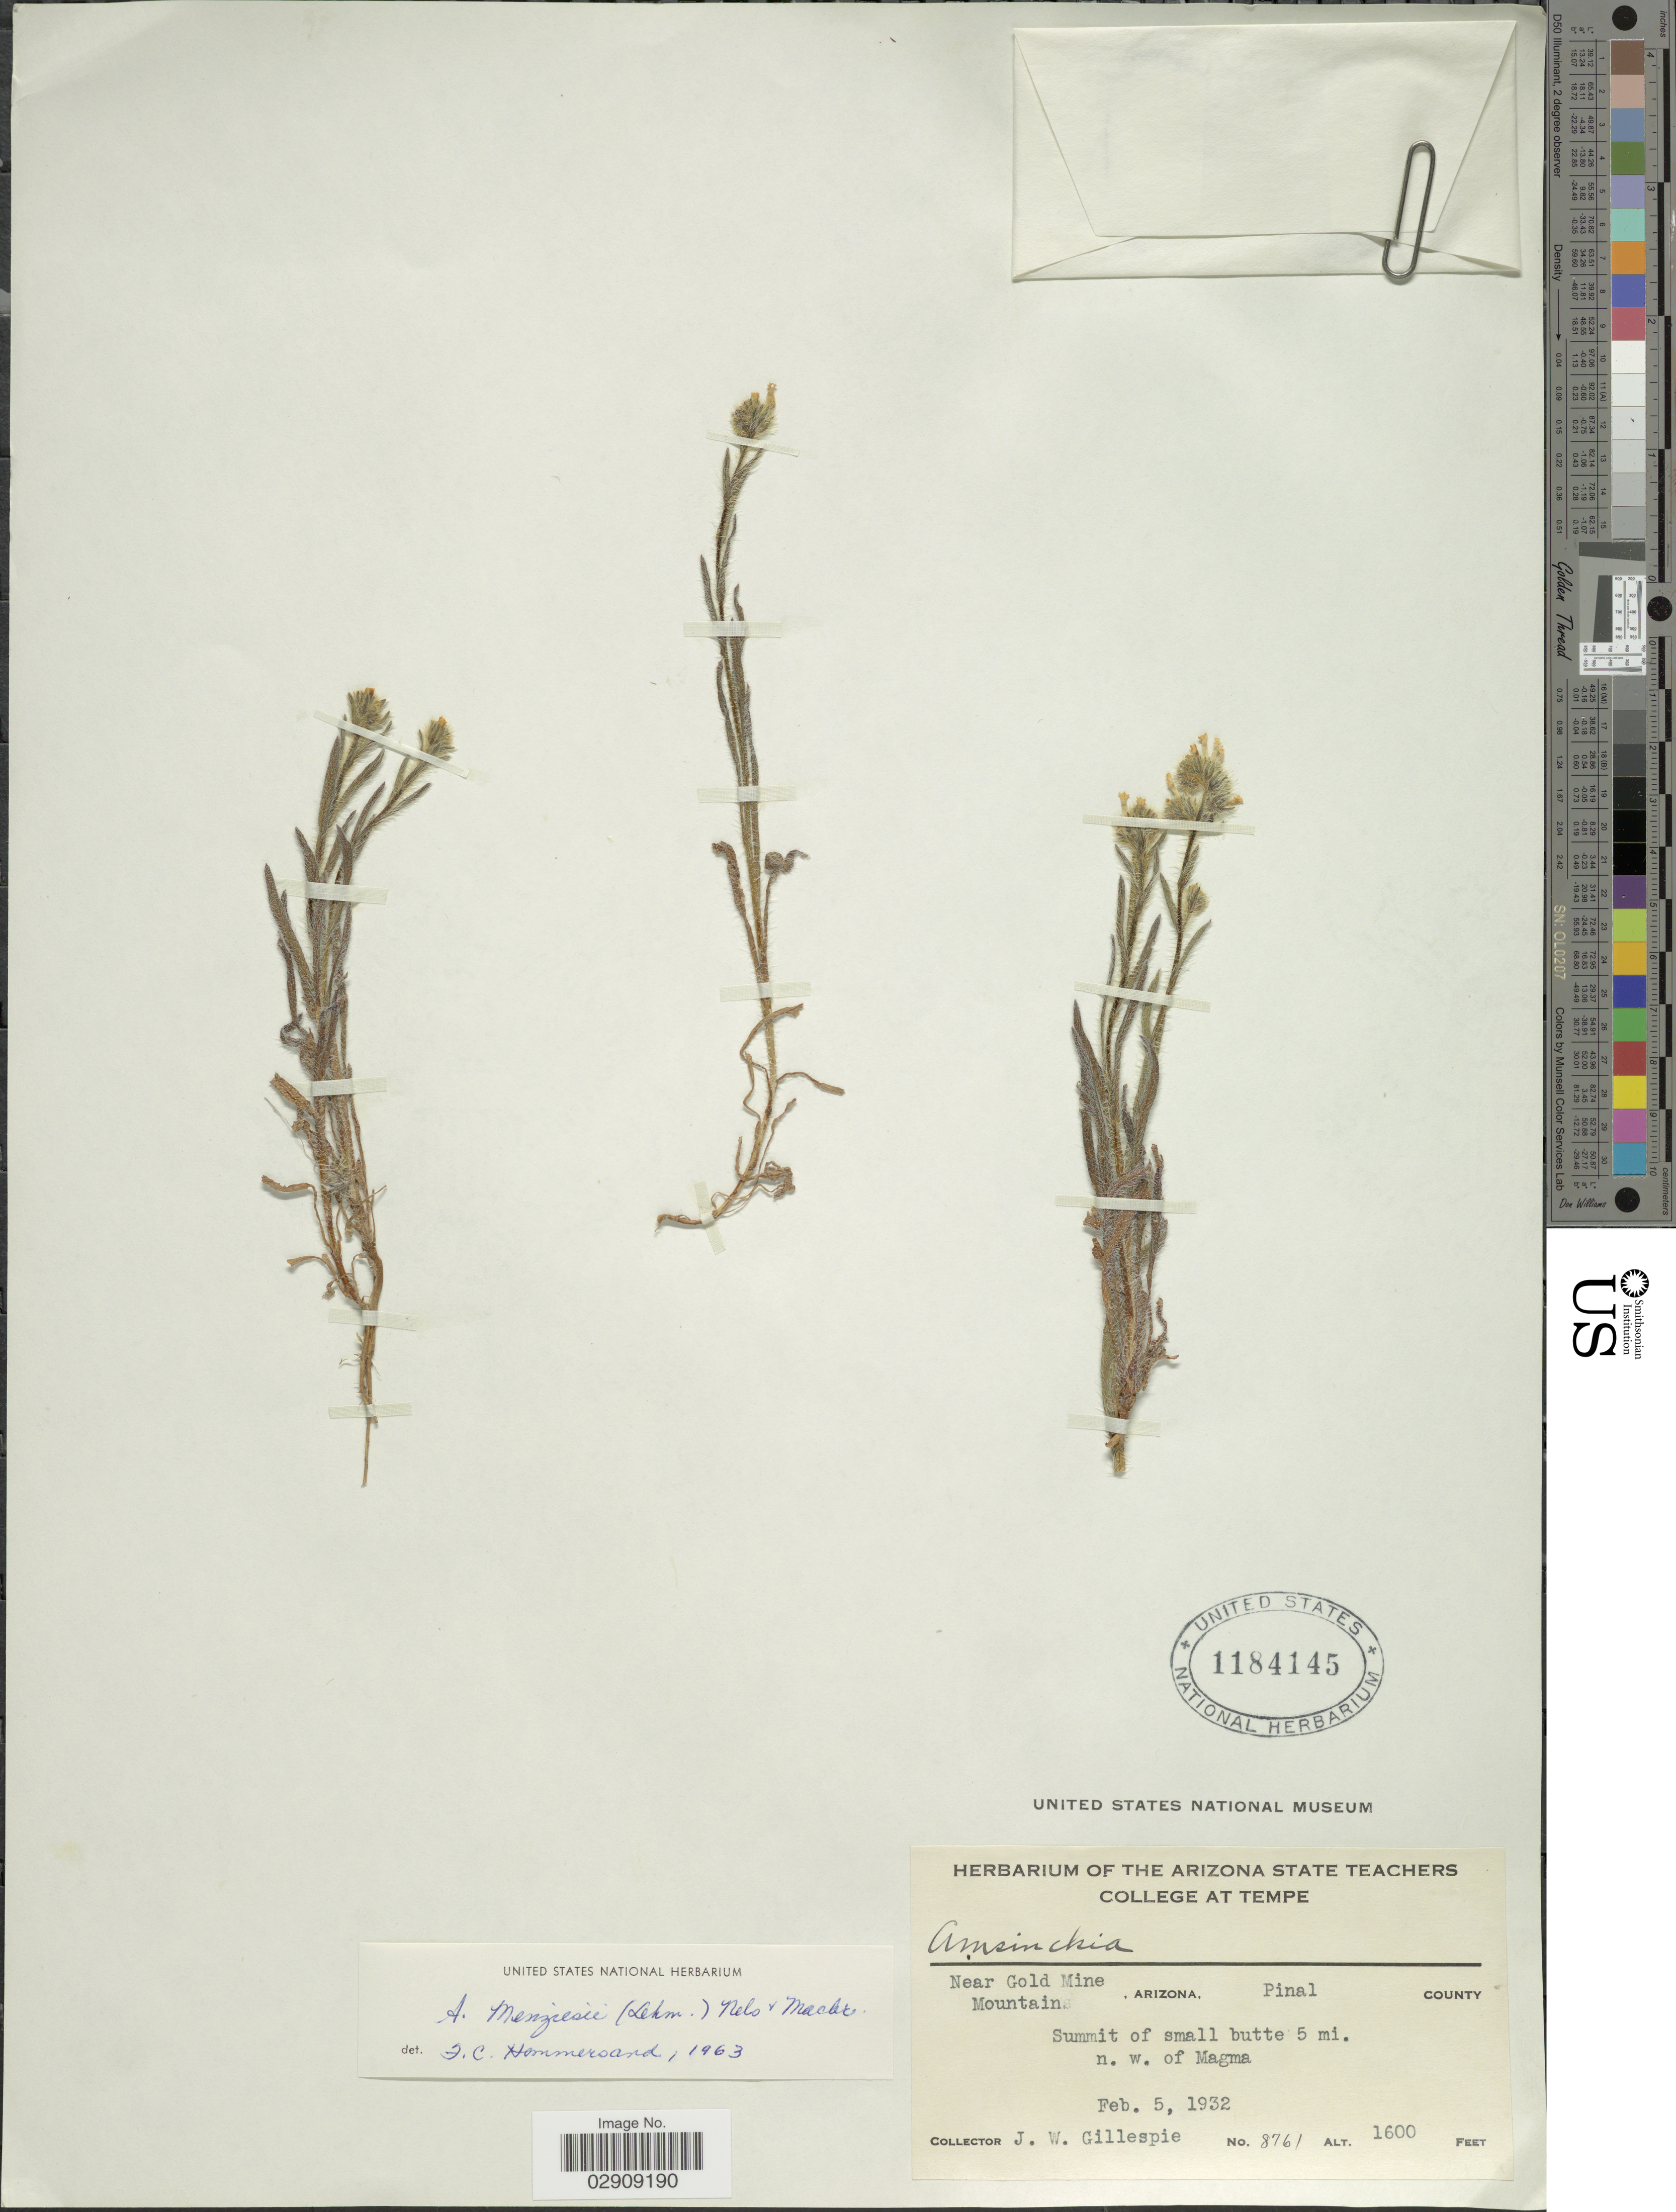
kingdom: Plantae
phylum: Tracheophyta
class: Magnoliopsida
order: Boraginales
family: Boraginaceae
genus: Amsinckia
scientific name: Amsinckia menziesii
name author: A. Nelson & J.F. Macbr.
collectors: J. W. Gillespie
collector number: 8761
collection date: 1932-02-05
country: United States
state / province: Arizona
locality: Near Gold Mine Mountains. Pinal County. Summit of small butte 5 mi. n.w. of Magma.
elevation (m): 488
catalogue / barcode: US 1184145